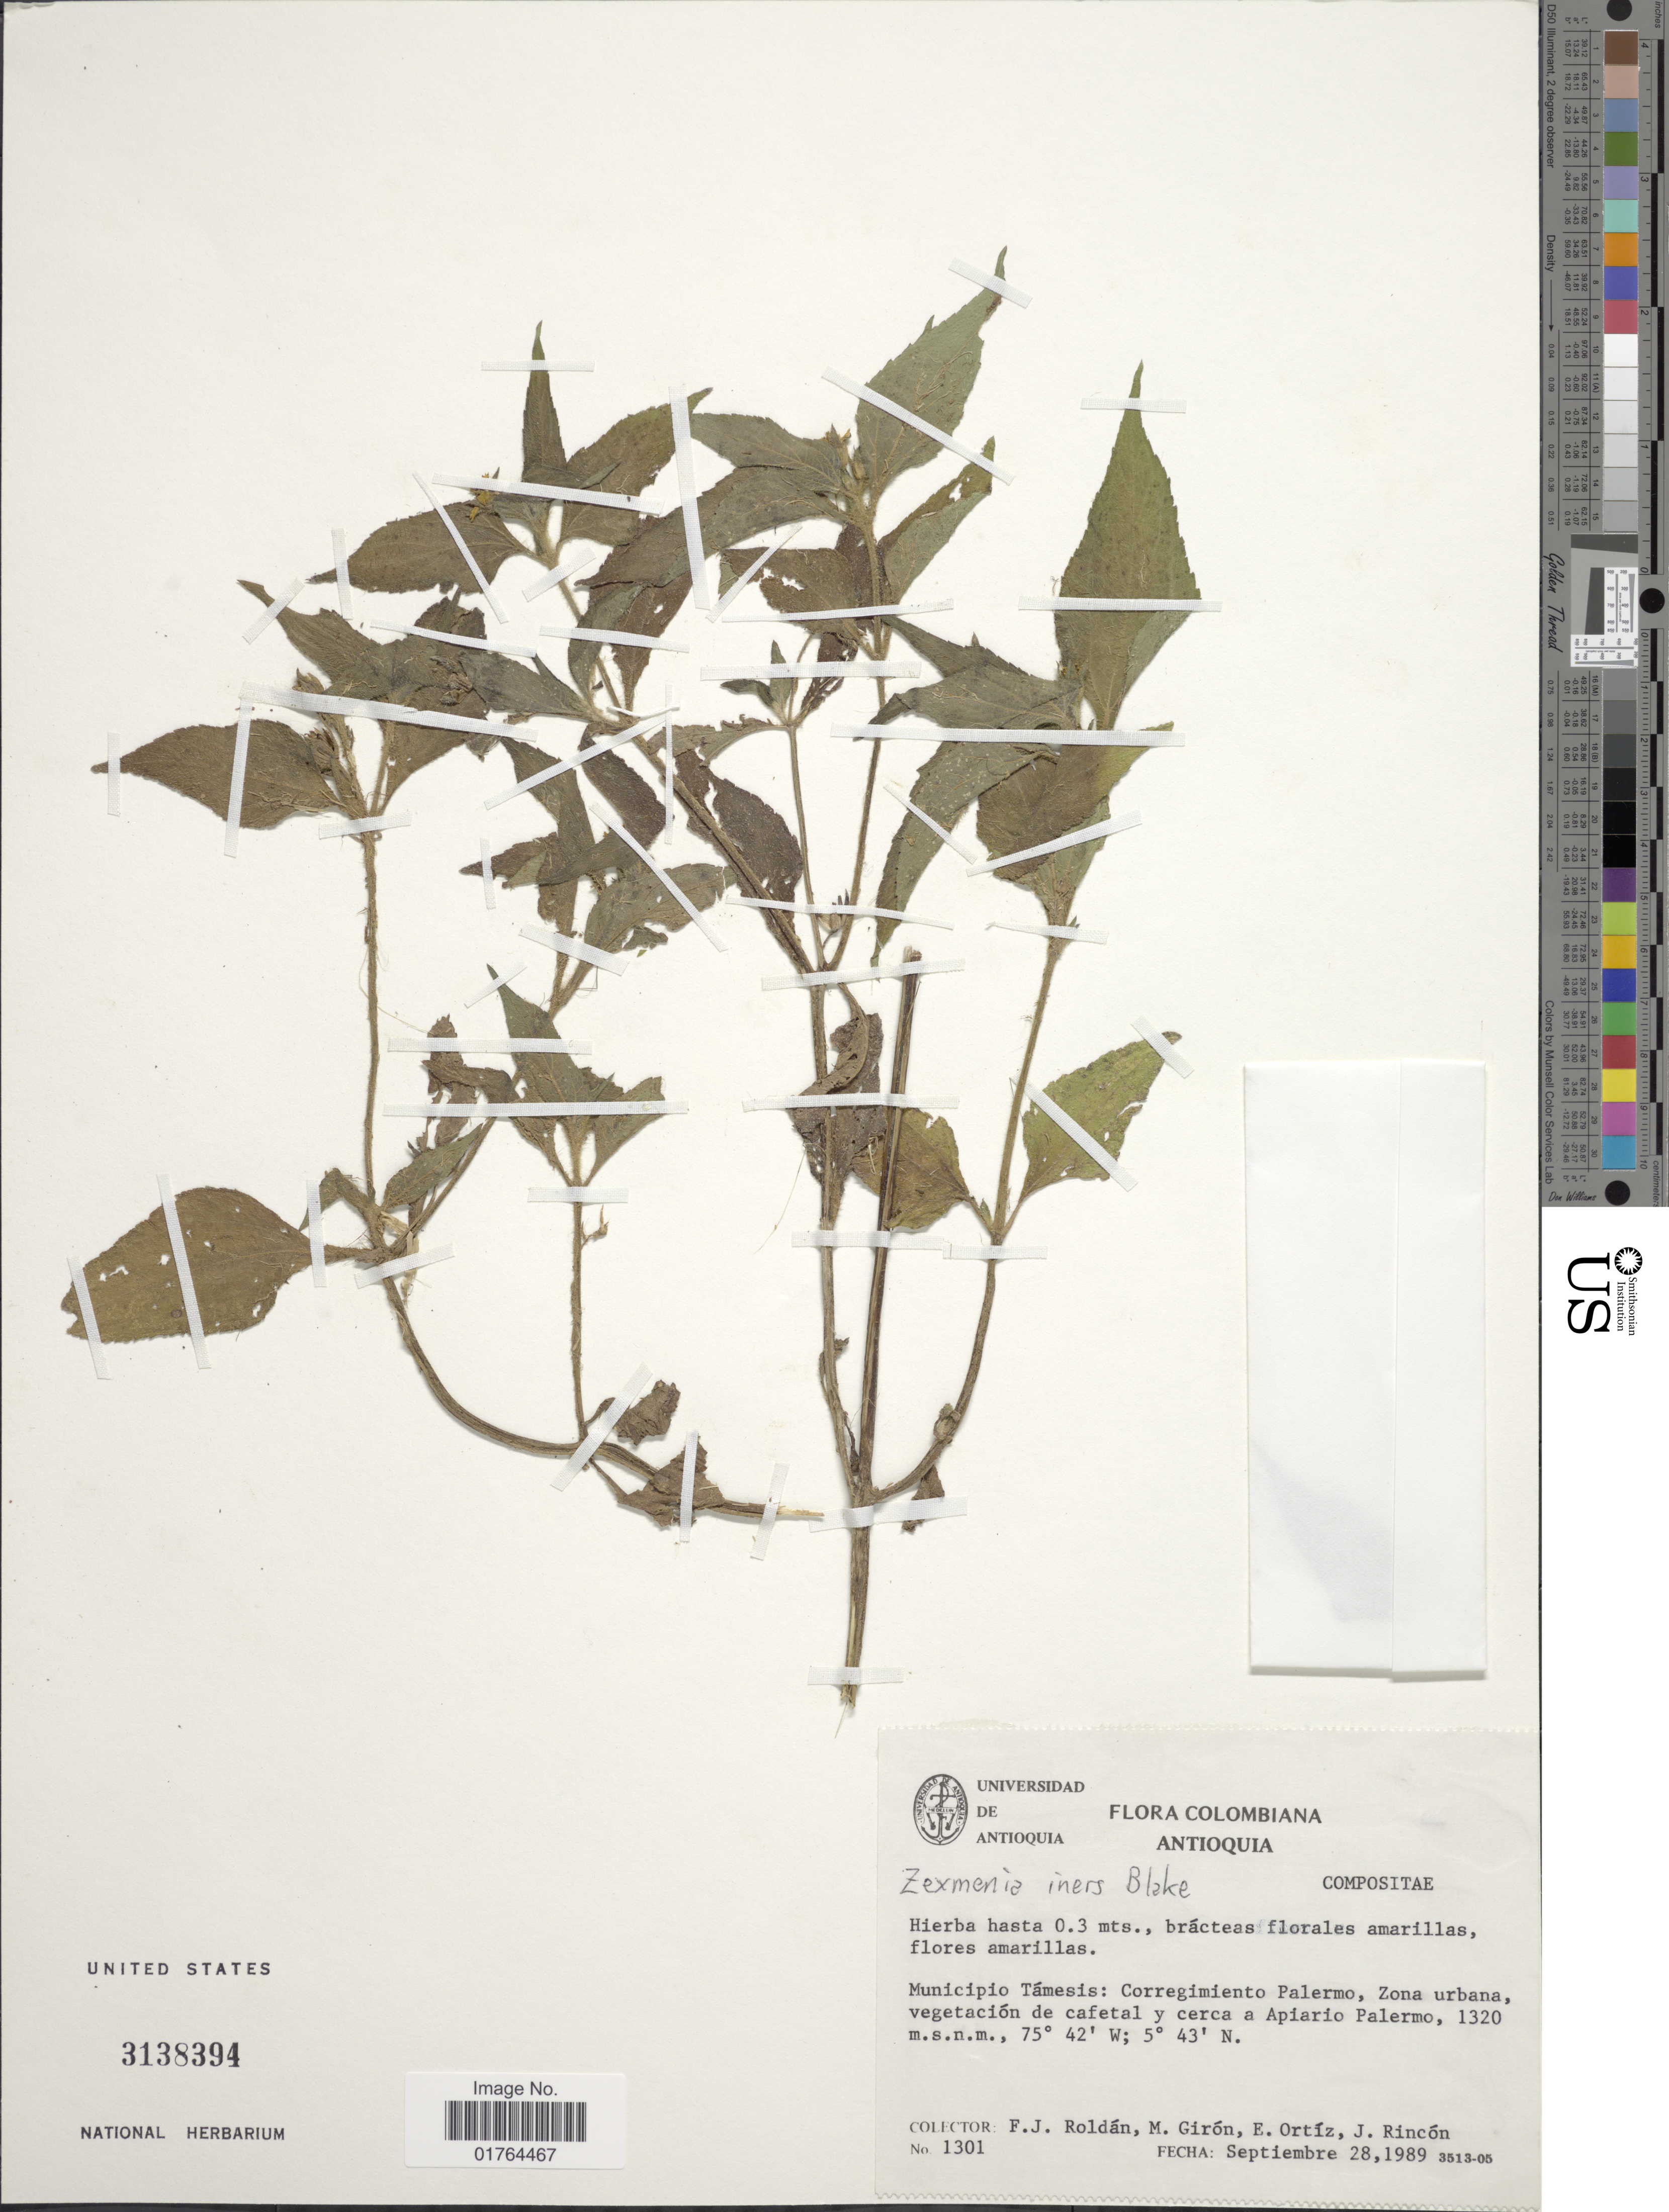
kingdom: Plantae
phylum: Tracheophyta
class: Magnoliopsida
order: Asterales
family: Asteraceae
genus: Wedelia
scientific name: Wedelia iners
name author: (S.F. Blake) Strother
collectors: F. J. Roldán, M. Girón, E. Ortíz & J. Rincón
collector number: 1301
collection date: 1989-09-28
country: Colombia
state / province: Antioquia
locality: Municipio Tamesis, Corregimiento Palmero, Zona urbana, cerca a Apiario Palermo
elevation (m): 1320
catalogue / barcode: US 3138394